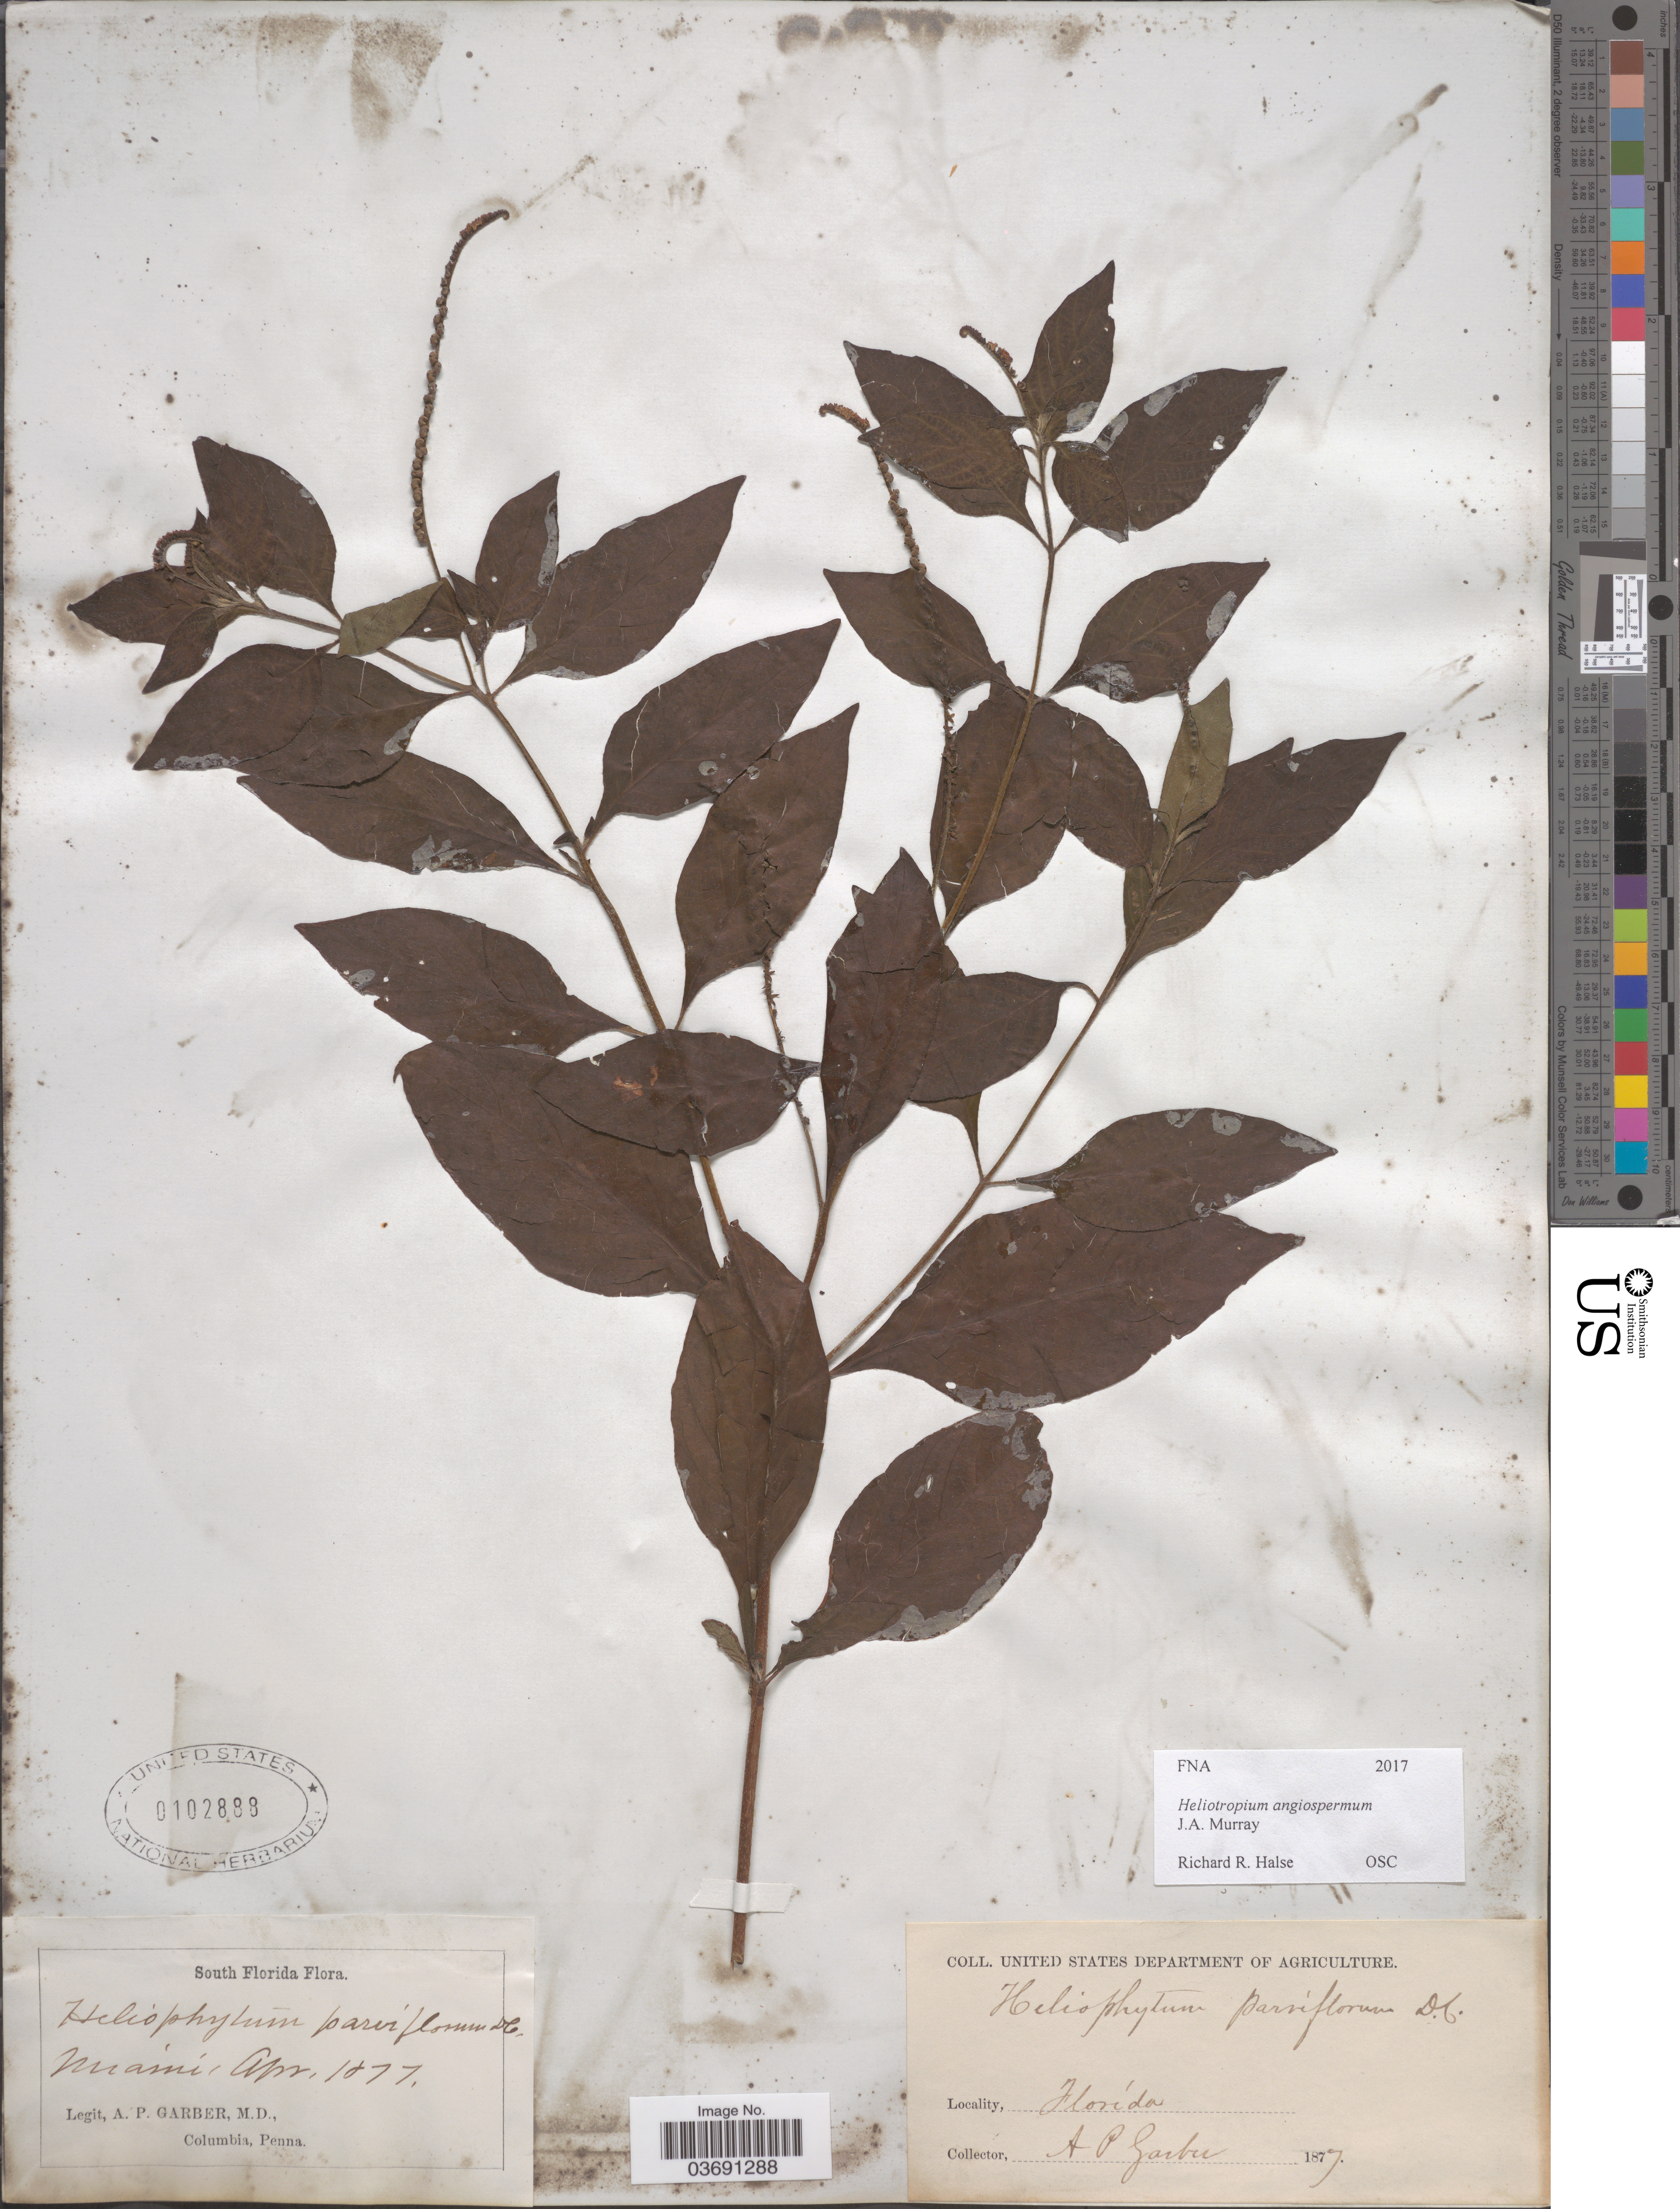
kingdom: Plantae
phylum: Tracheophyta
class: Magnoliopsida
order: Boraginales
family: Heliotropiaceae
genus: Heliotropium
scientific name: Heliotropium angiospermum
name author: Murray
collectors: A. P. Garber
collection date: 1877-04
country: United States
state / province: Florida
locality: South Florida. Miami.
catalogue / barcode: US 102888